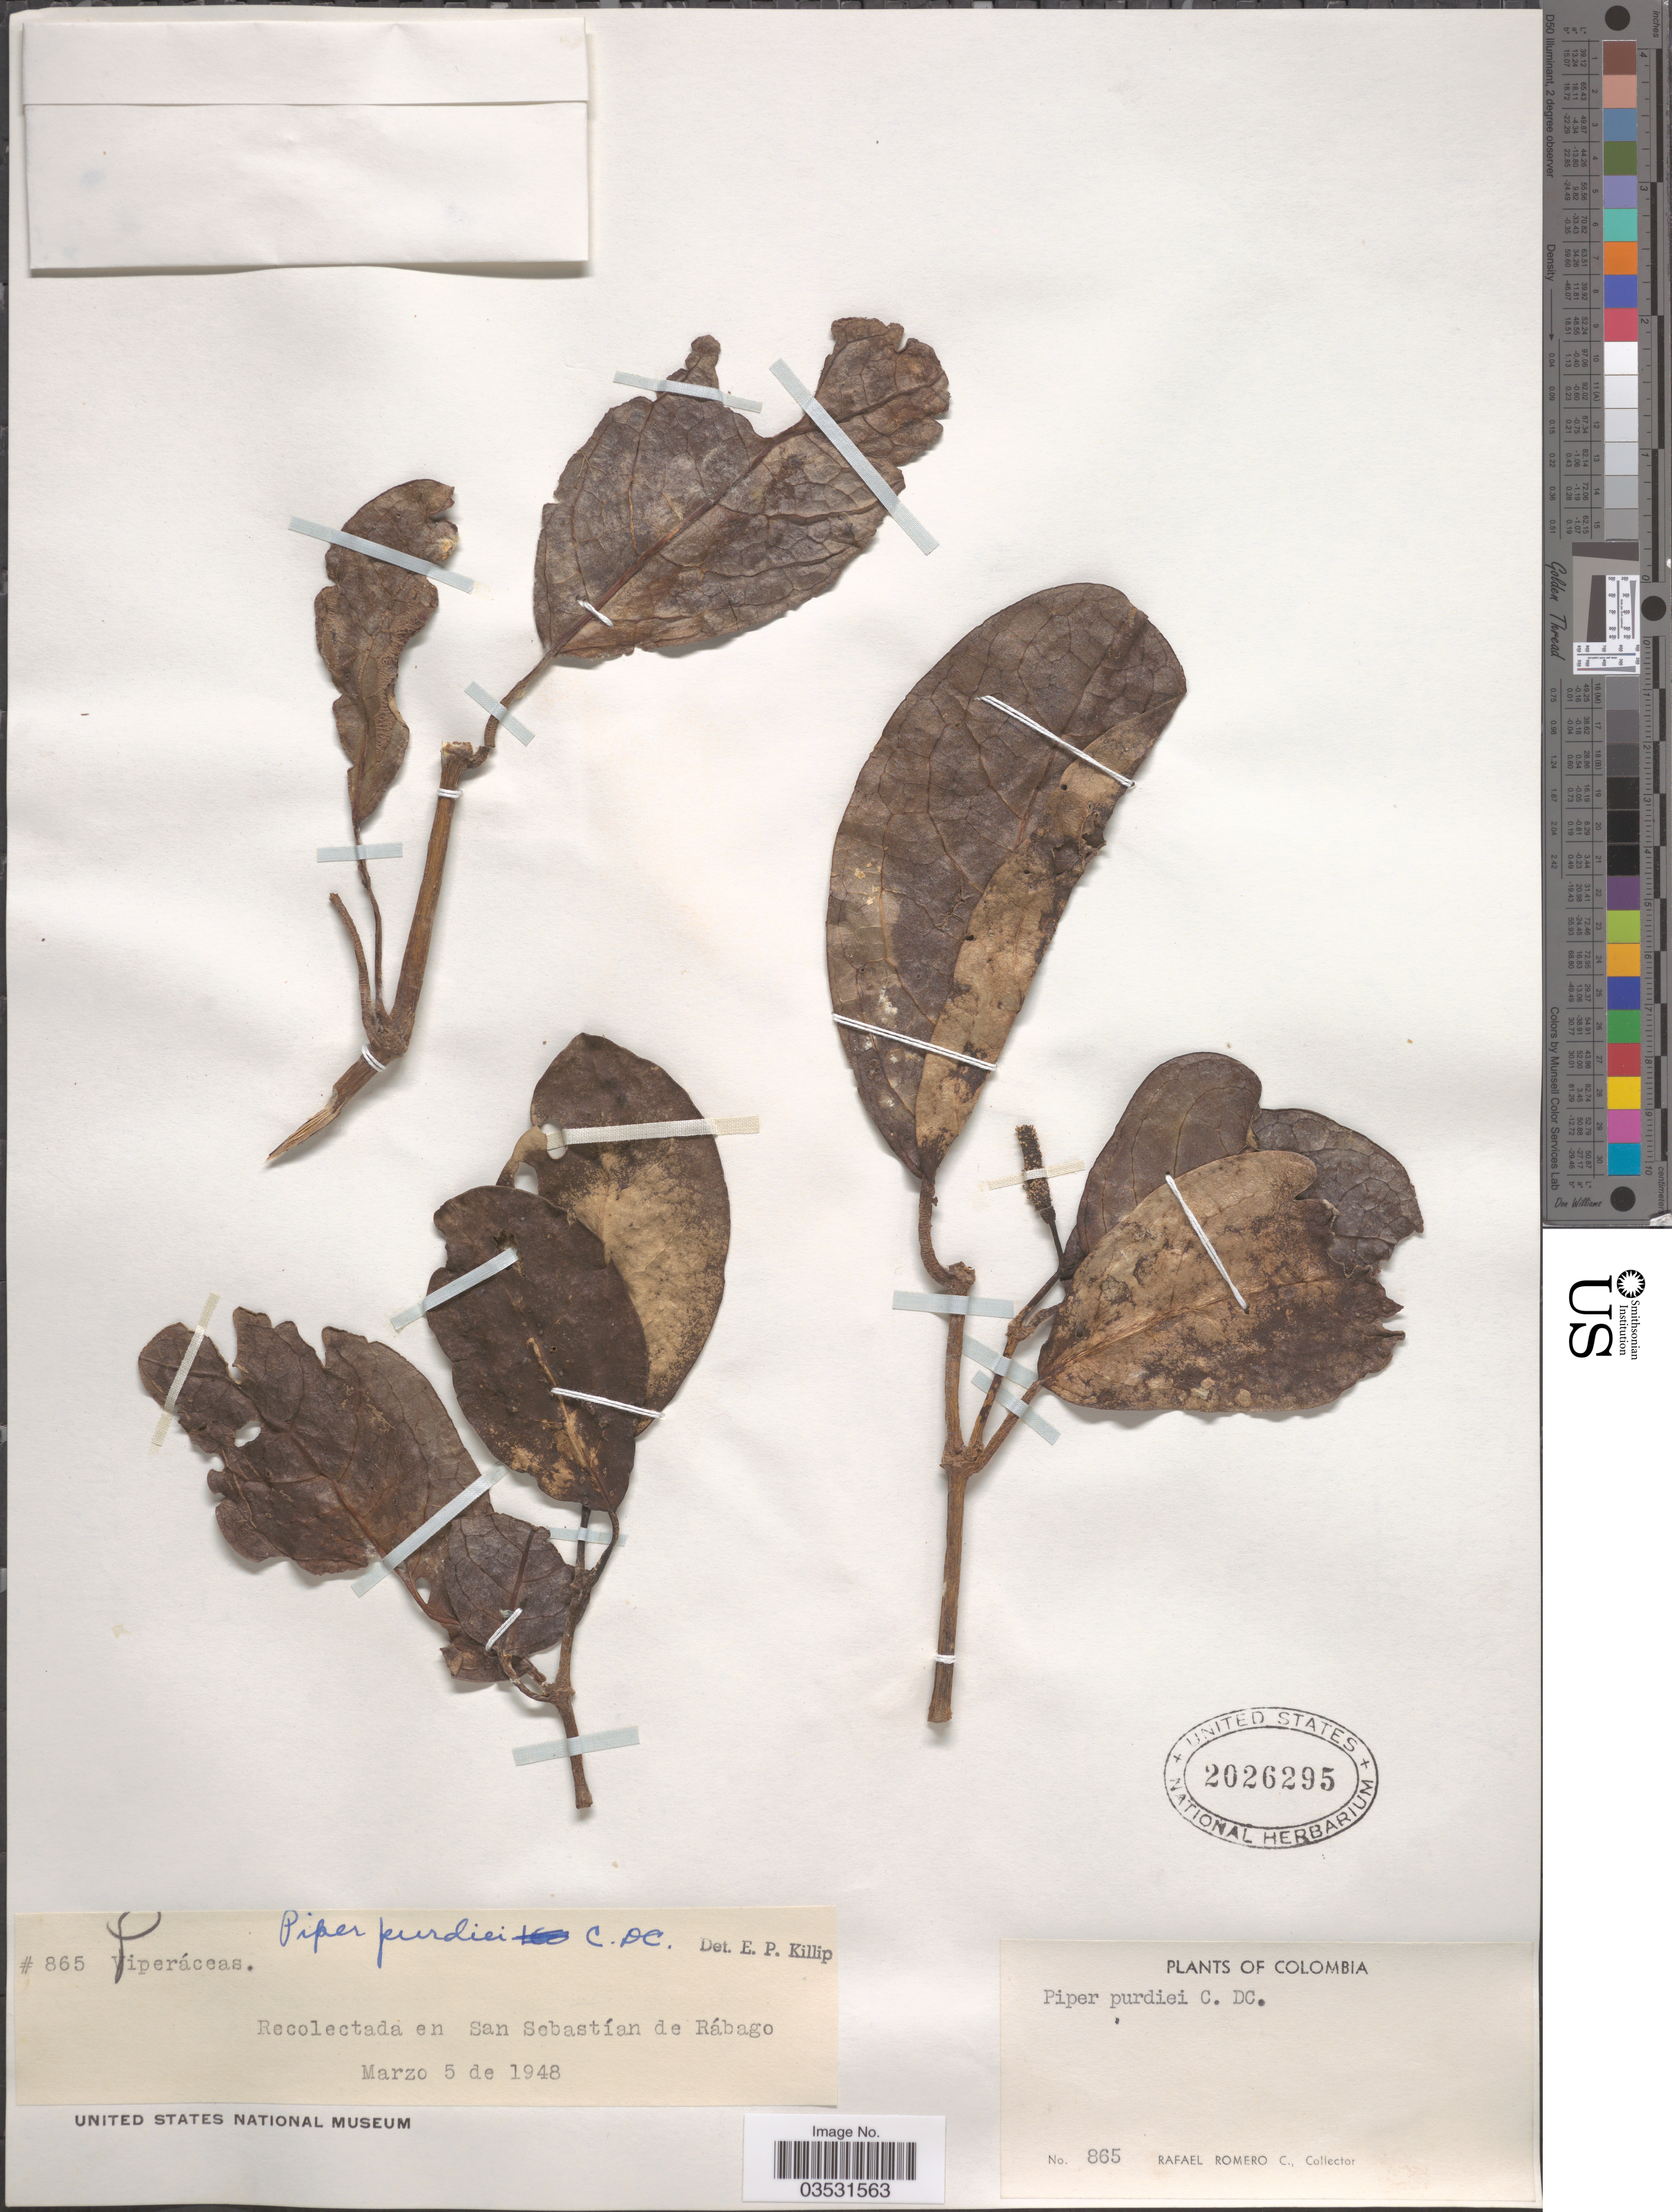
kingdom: Plantae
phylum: Tracheophyta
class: Magnoliopsida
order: Piperales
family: Piperaceae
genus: Piper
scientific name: Piper purdiei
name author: C. DC.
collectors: R. Romero Castañeda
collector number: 865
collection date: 1948-03-05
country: Colombia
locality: En San Sebastían de Rábago.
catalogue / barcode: US 2026295